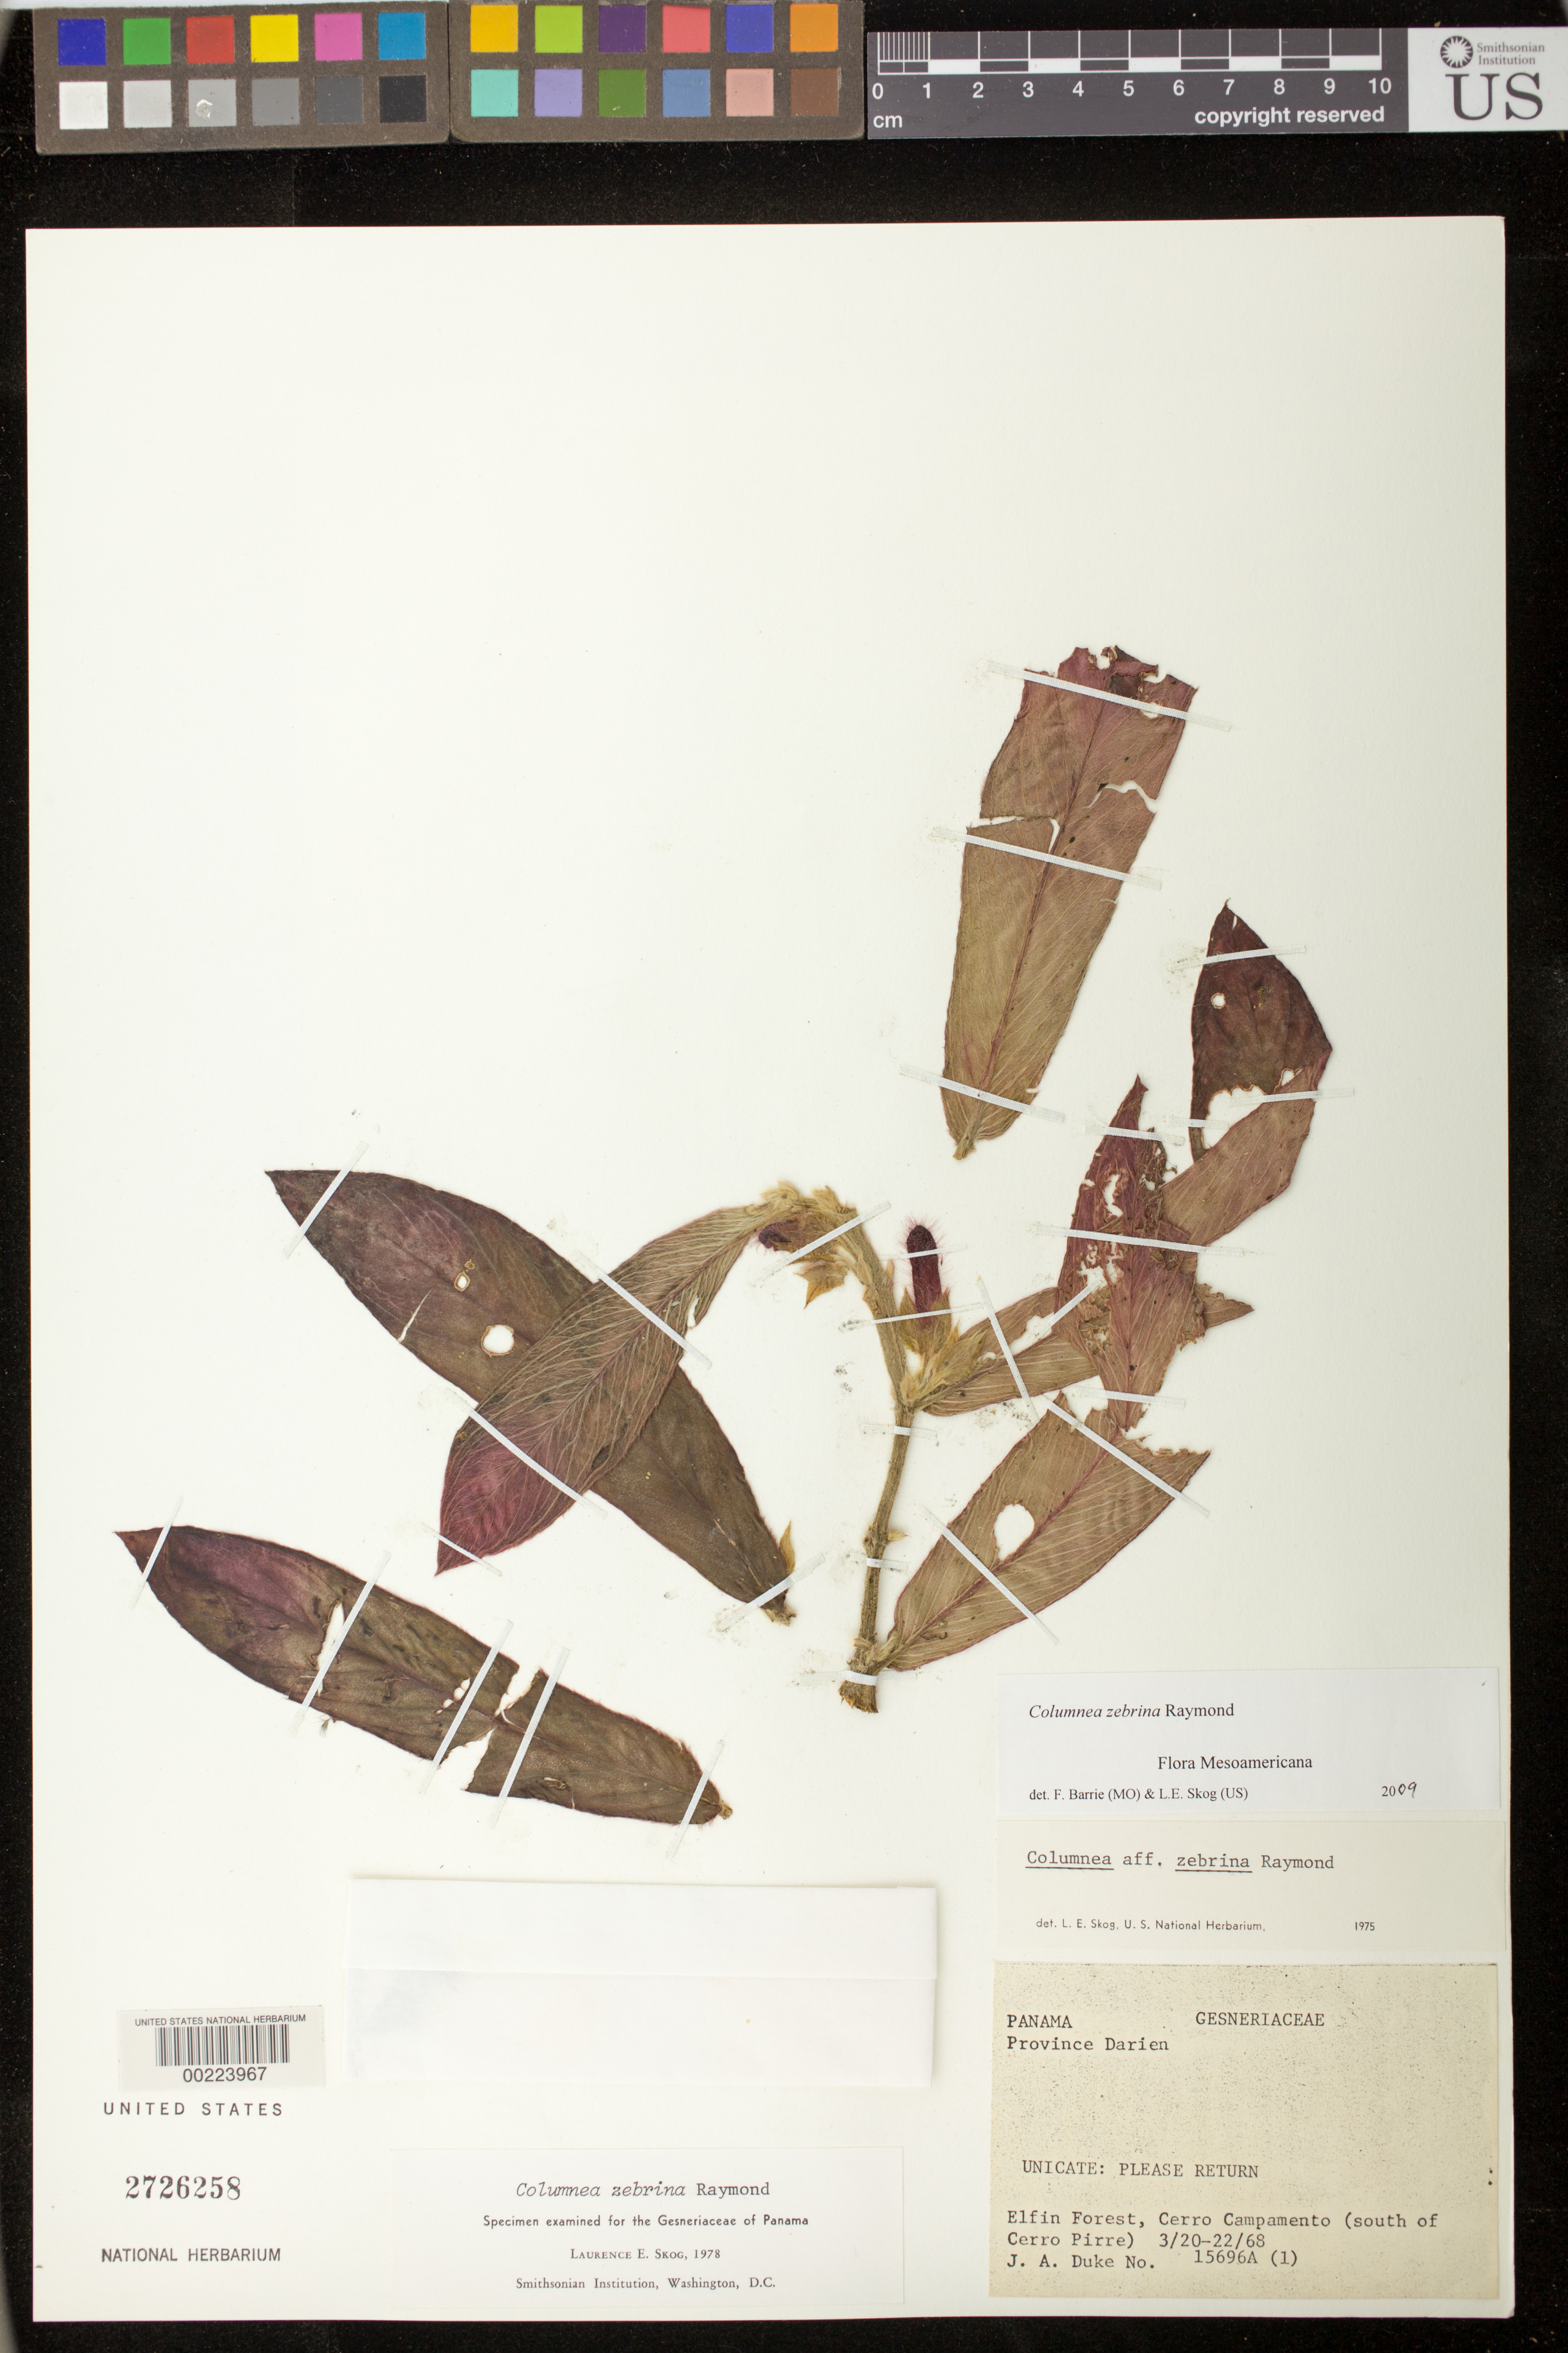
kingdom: Plantae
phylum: Tracheophyta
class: Magnoliopsida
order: Lamiales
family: Gesneriaceae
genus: Columnea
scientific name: Columnea zebrina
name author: Raymond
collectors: J. A. Duke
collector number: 15696 A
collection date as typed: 20-22 Mar 1968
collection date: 1968-03-20/1968-03-22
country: Panama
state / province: Darién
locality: Cerro Campamento (S of Cerro Pirre)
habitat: Elfin forest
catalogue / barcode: US 2726258